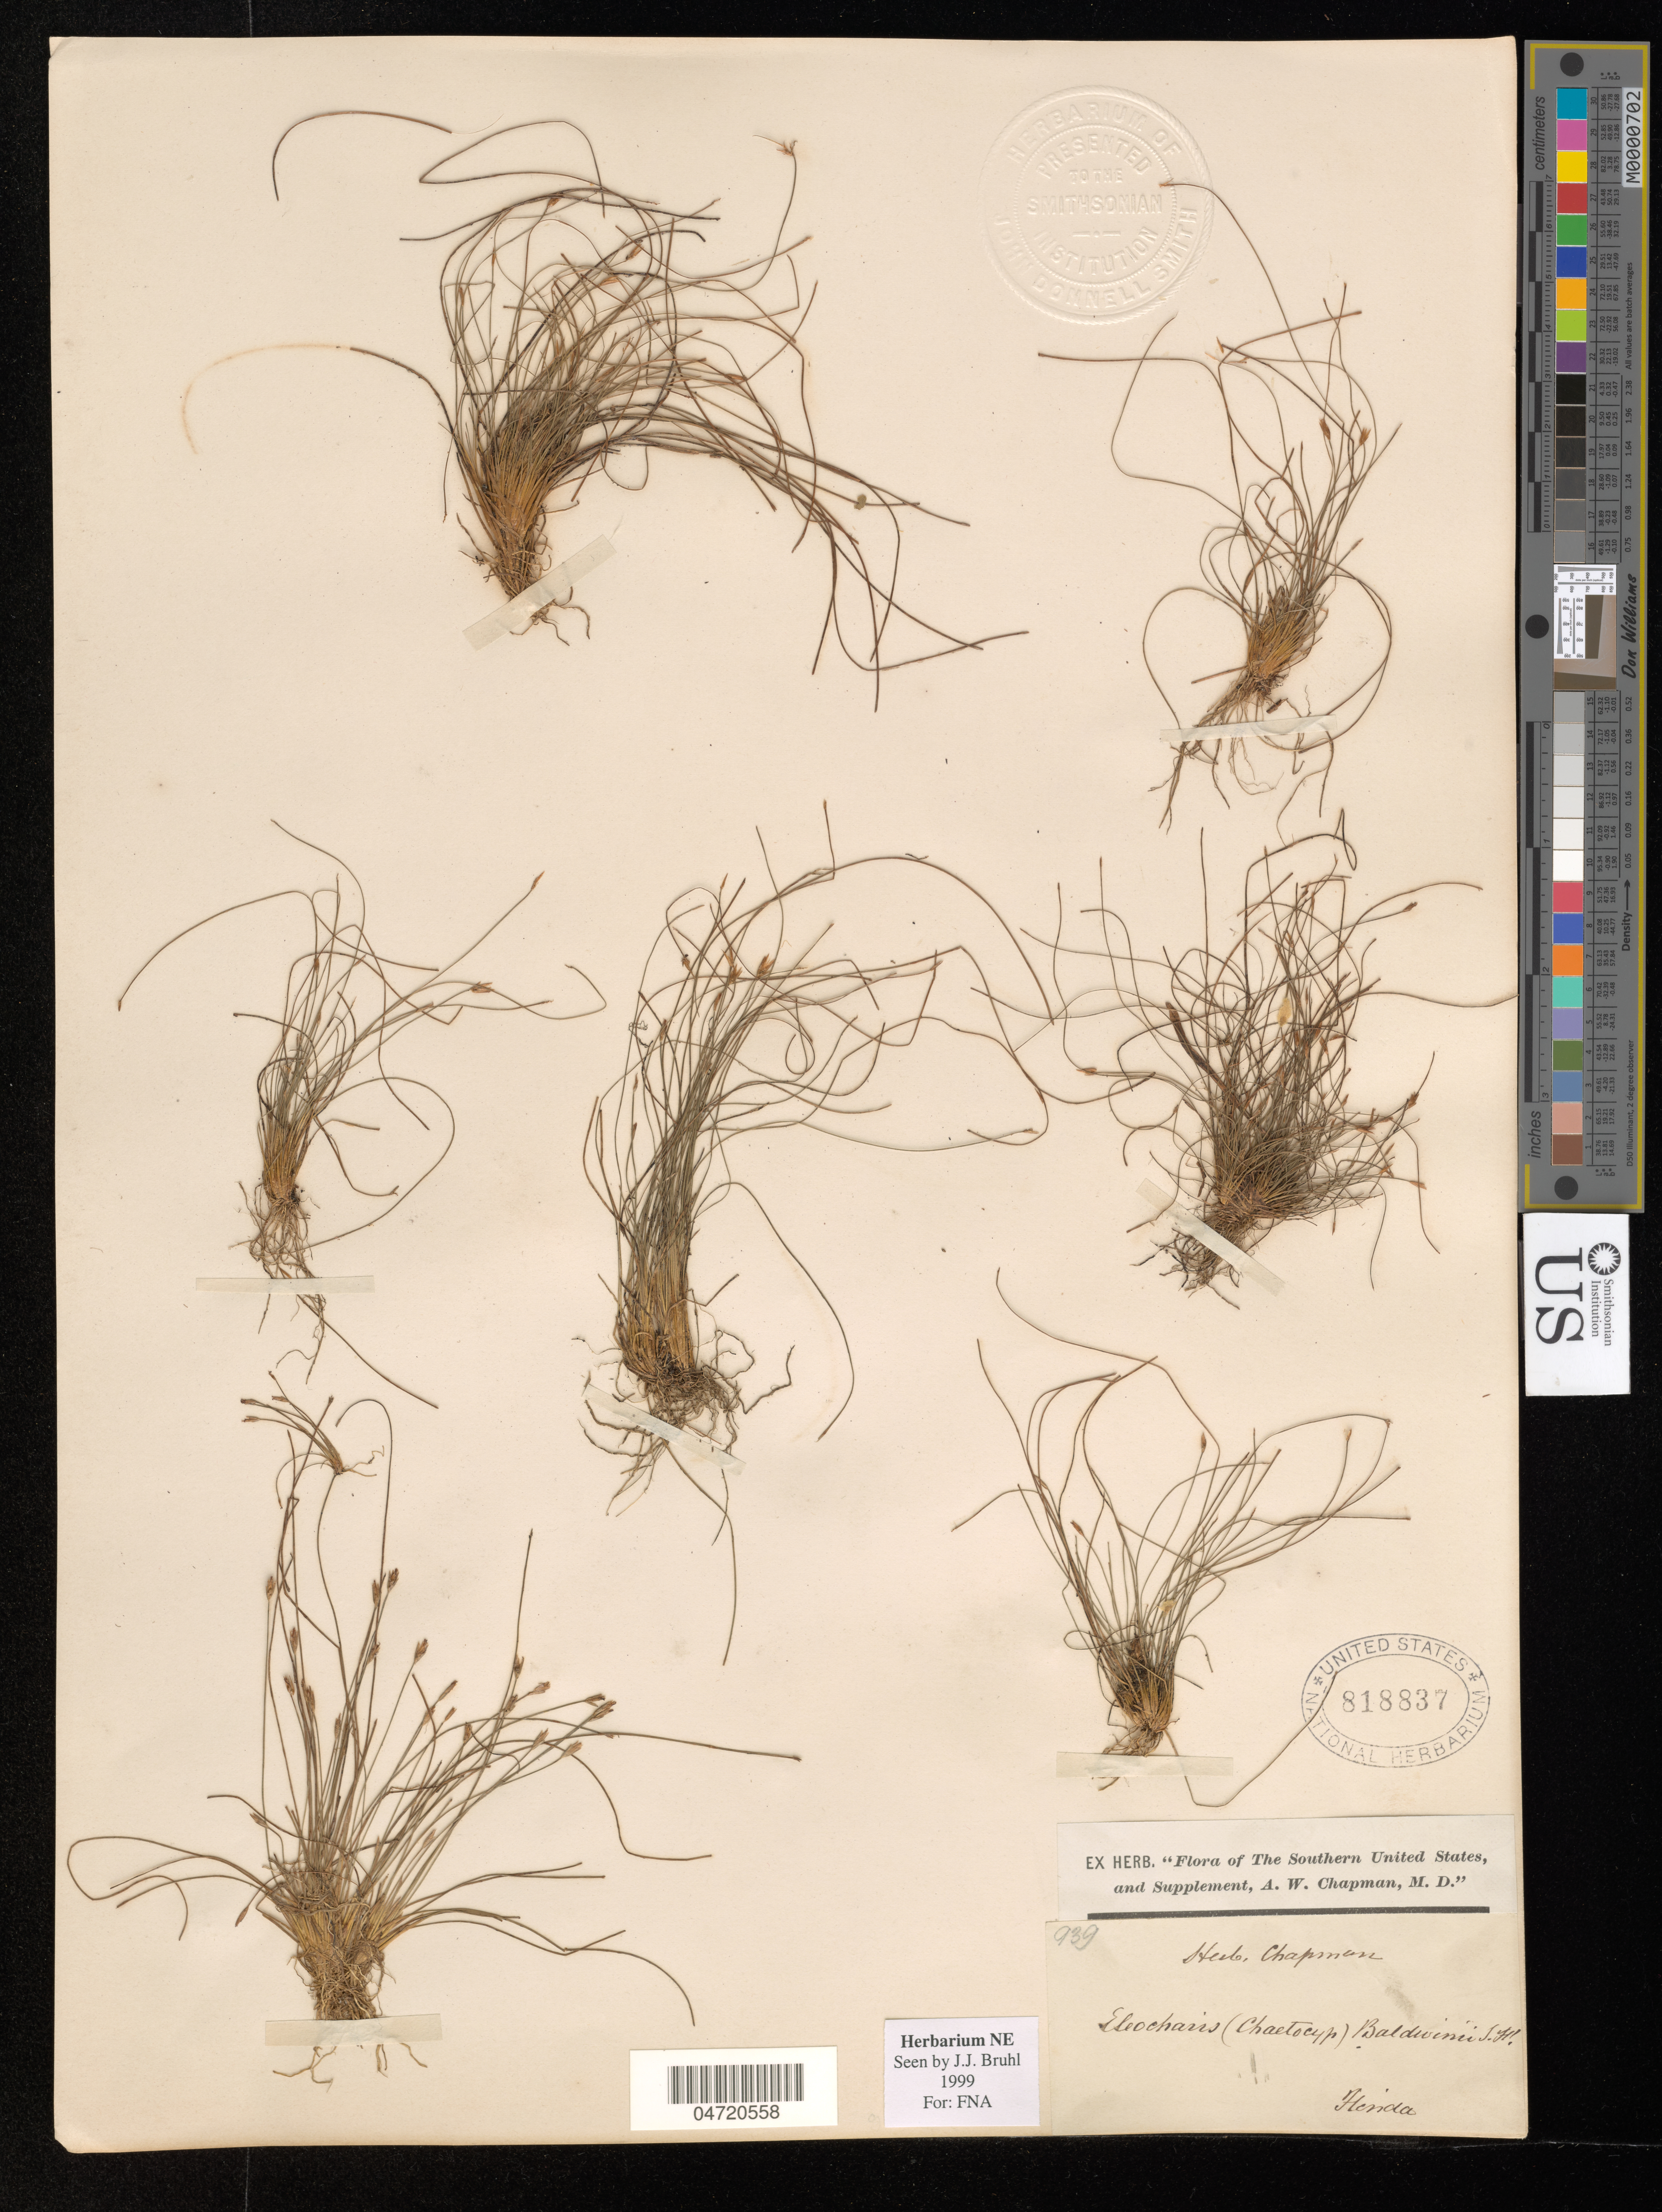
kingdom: Plantae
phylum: Tracheophyta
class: Liliopsida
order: Poales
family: Cyperaceae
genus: Eleocharis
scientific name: Eleocharis baldwinii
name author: (Torr.) Chapm.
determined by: Bruhl, J. J., (NE), University of New England (AUSTRALIA)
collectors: A. W. Chapman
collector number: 939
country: United States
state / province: Florida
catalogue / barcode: US 818837